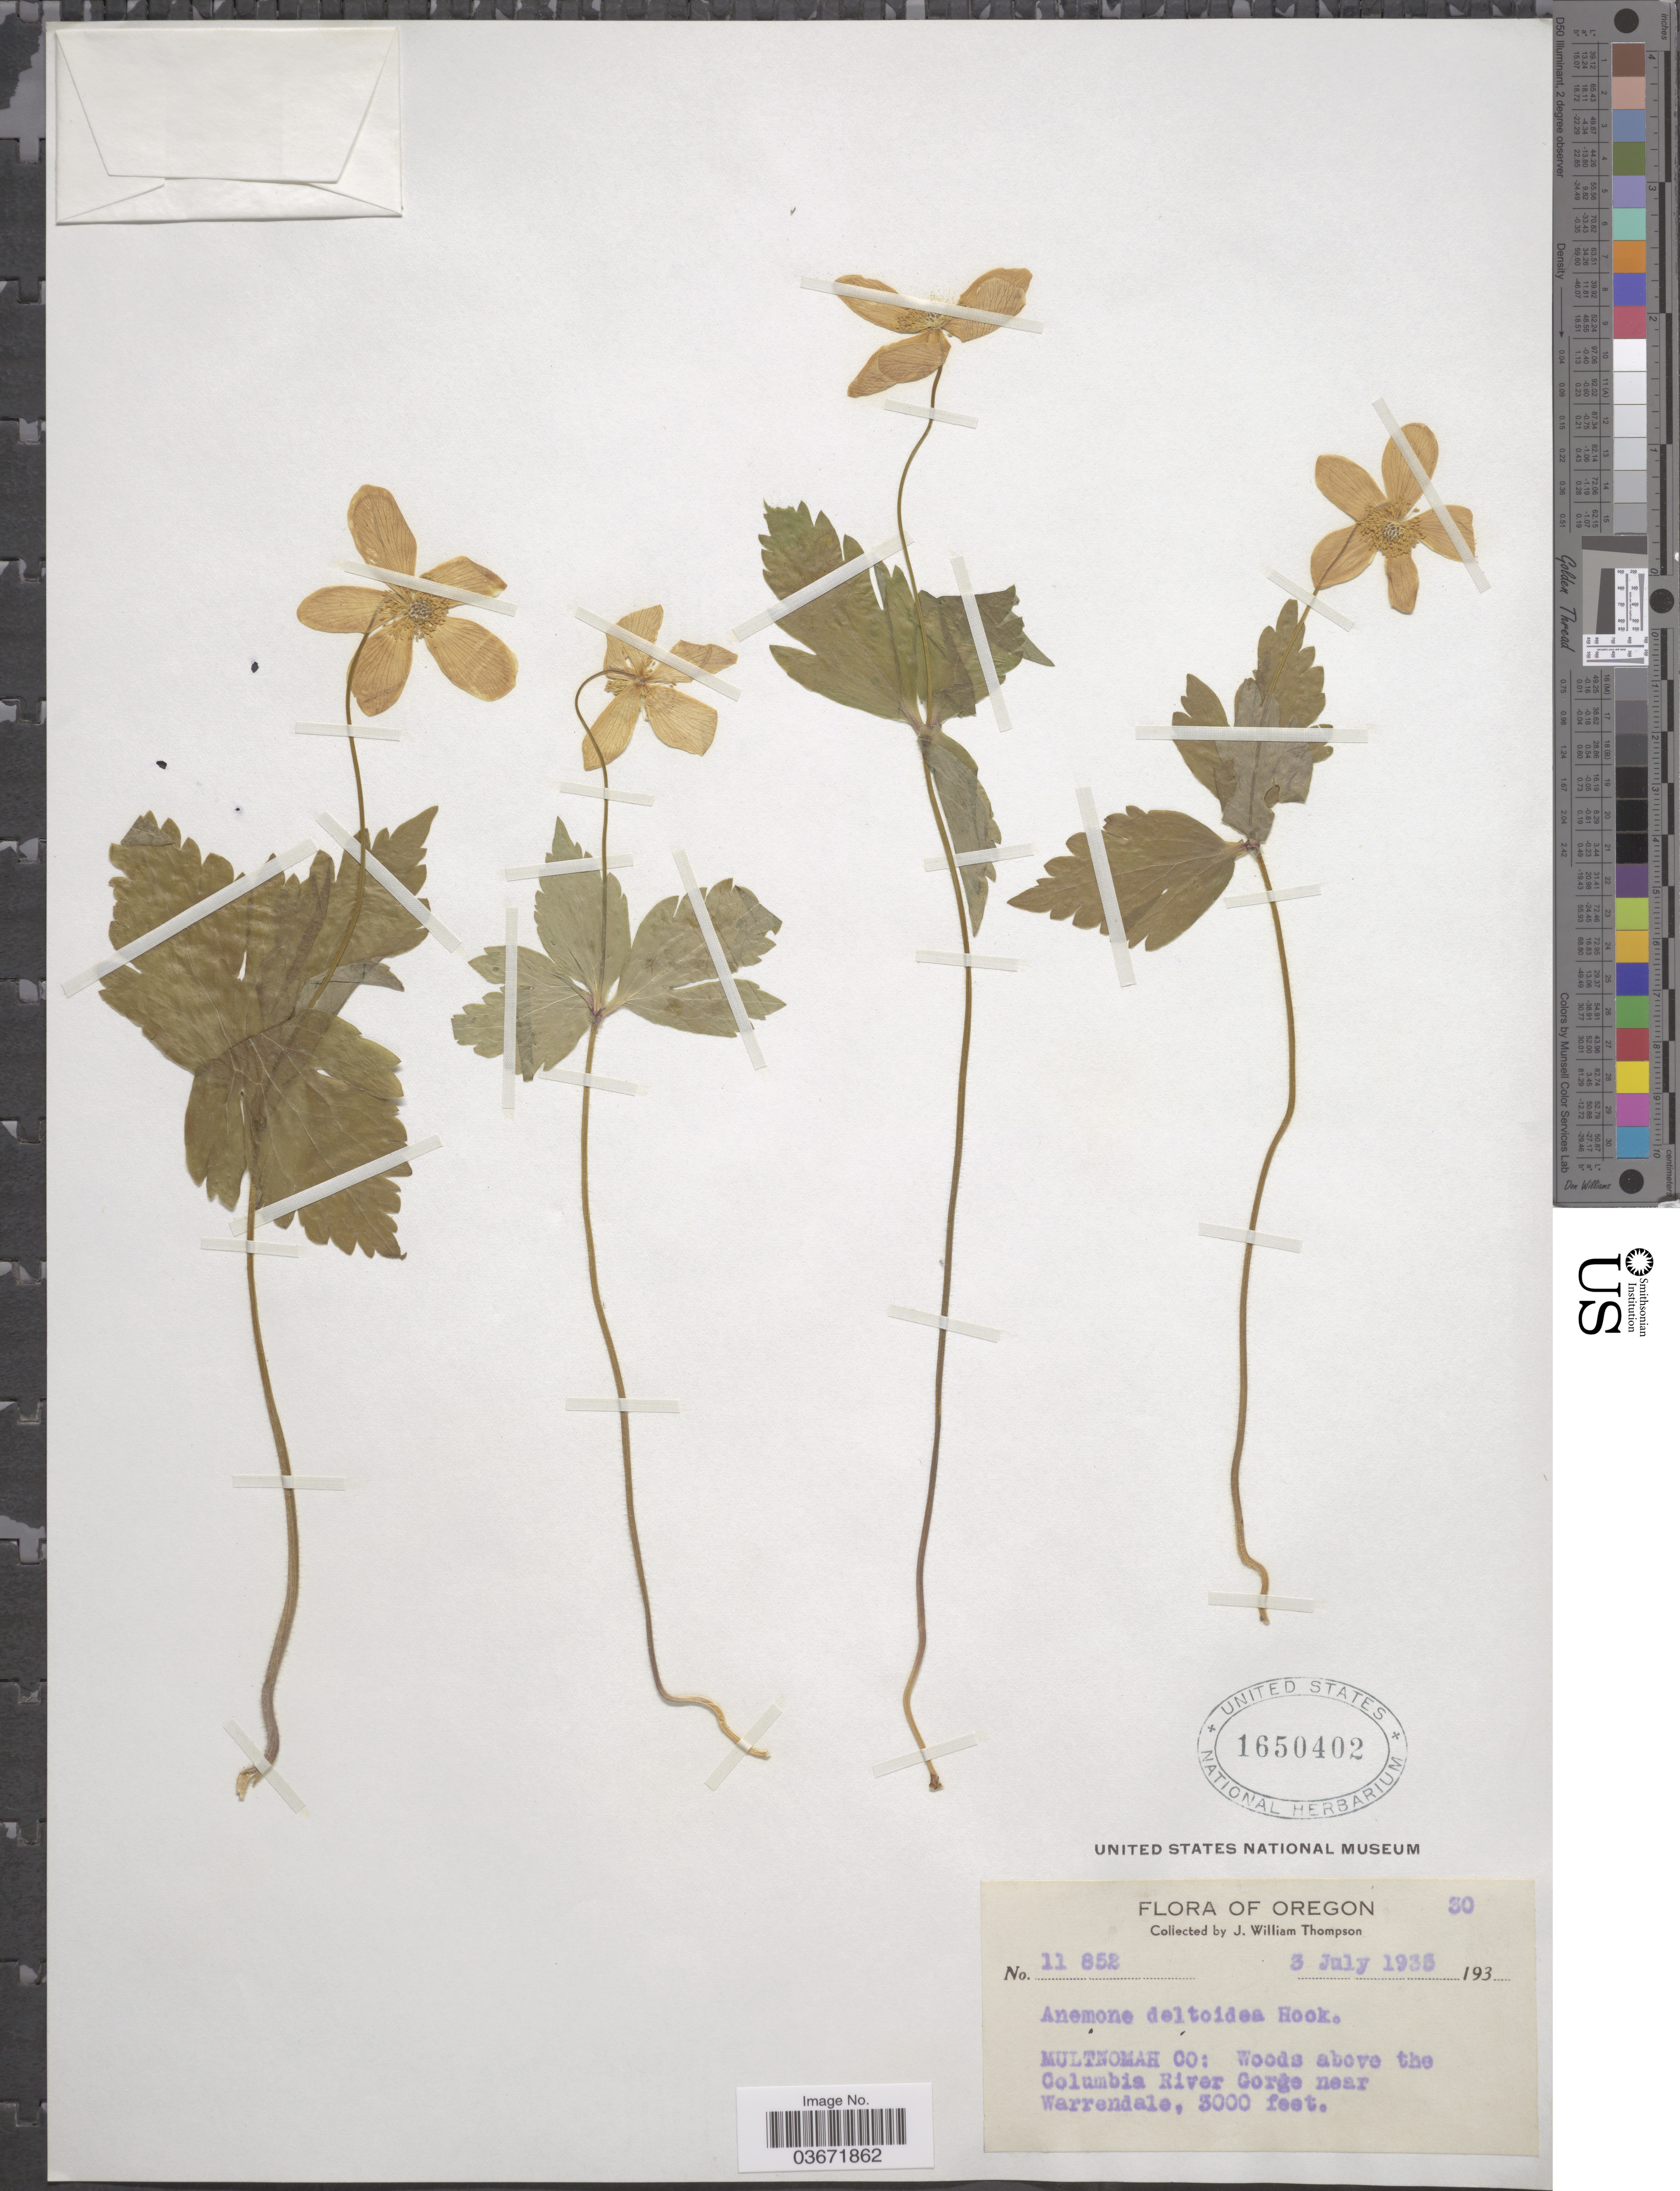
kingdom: Plantae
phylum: Tracheophyta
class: Magnoliopsida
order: Ranunculales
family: Ranunculaceae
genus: Anemone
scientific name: Anemone deltoidea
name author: Douglas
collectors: J. W. Thompson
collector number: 11852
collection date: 1935-07-03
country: United States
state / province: Oregon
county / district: Multnomah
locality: Multnomah Co: Woods above the Columbia River Gorge near Warrendale.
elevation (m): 914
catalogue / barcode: US 1650402